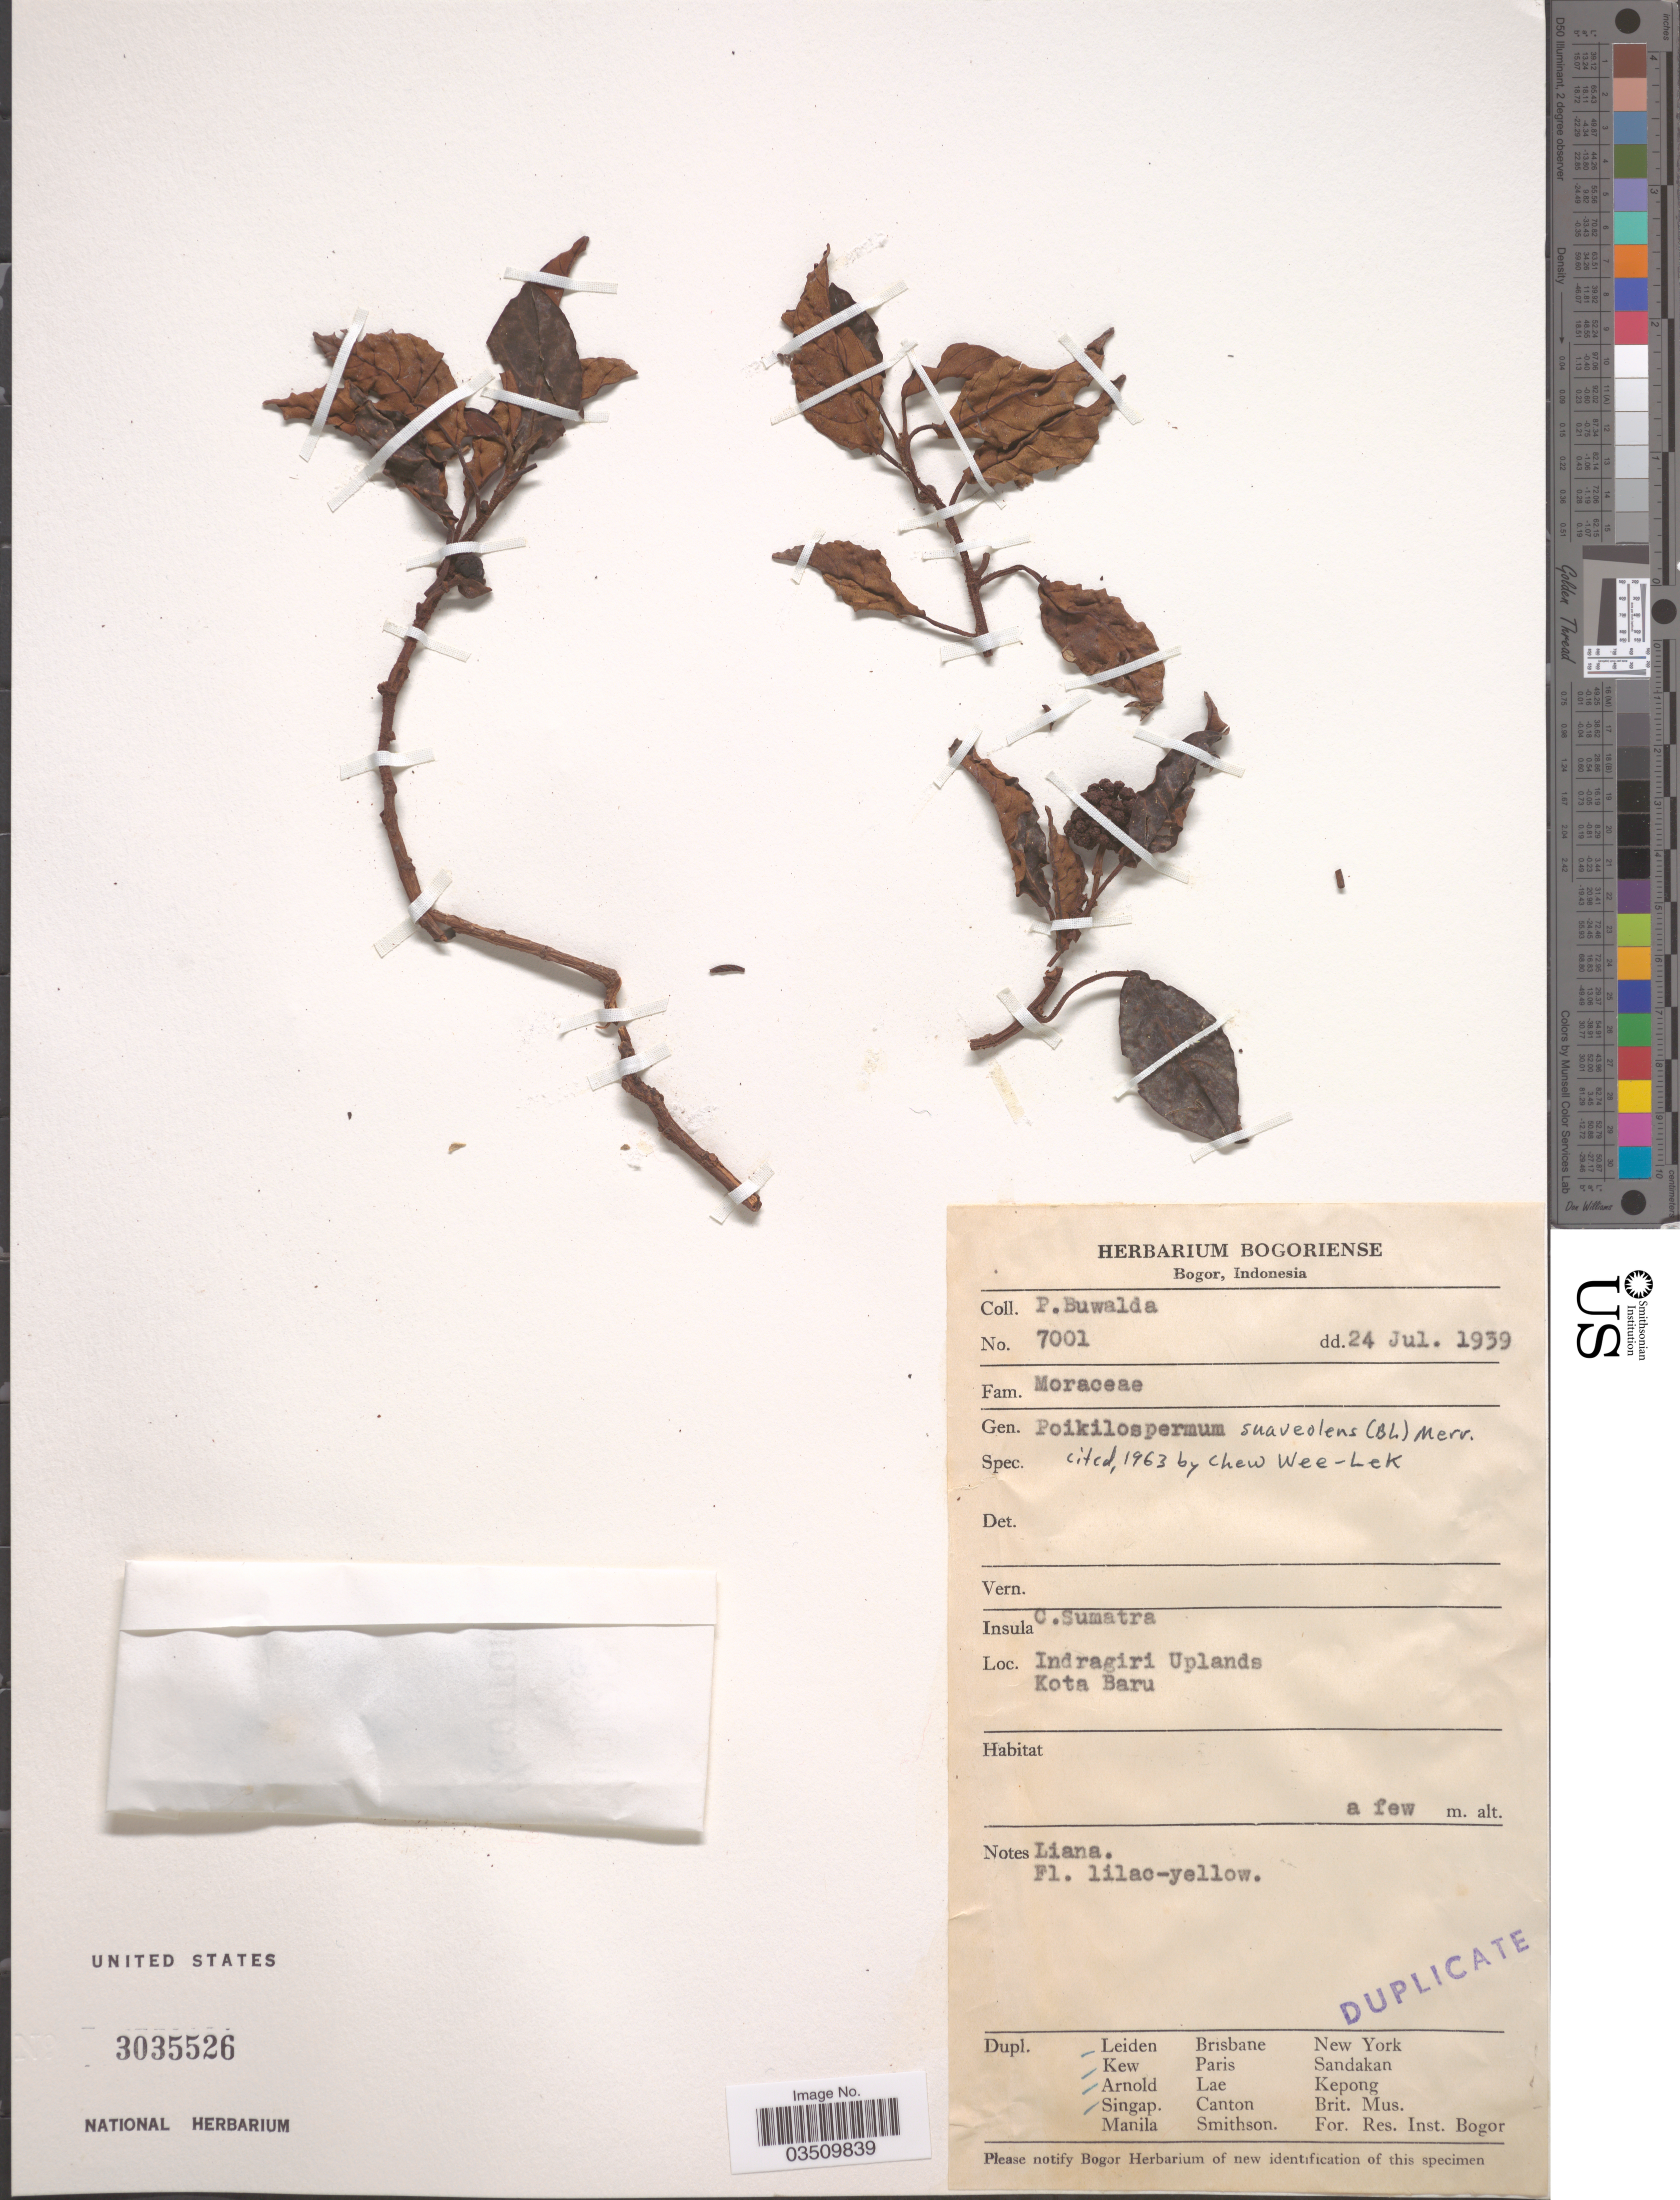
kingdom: Plantae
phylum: Tracheophyta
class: Magnoliopsida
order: Rosales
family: Urticaceae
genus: Poikilospermum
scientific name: Poikilospermum suaveolens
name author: (Blume) Merr.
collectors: P. Buwalda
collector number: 7001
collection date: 1939-07-24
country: Indonesia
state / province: Sumatra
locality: Insula C. Sumatra. Indragiri Uplands. Kota Baru.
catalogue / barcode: US 3035526